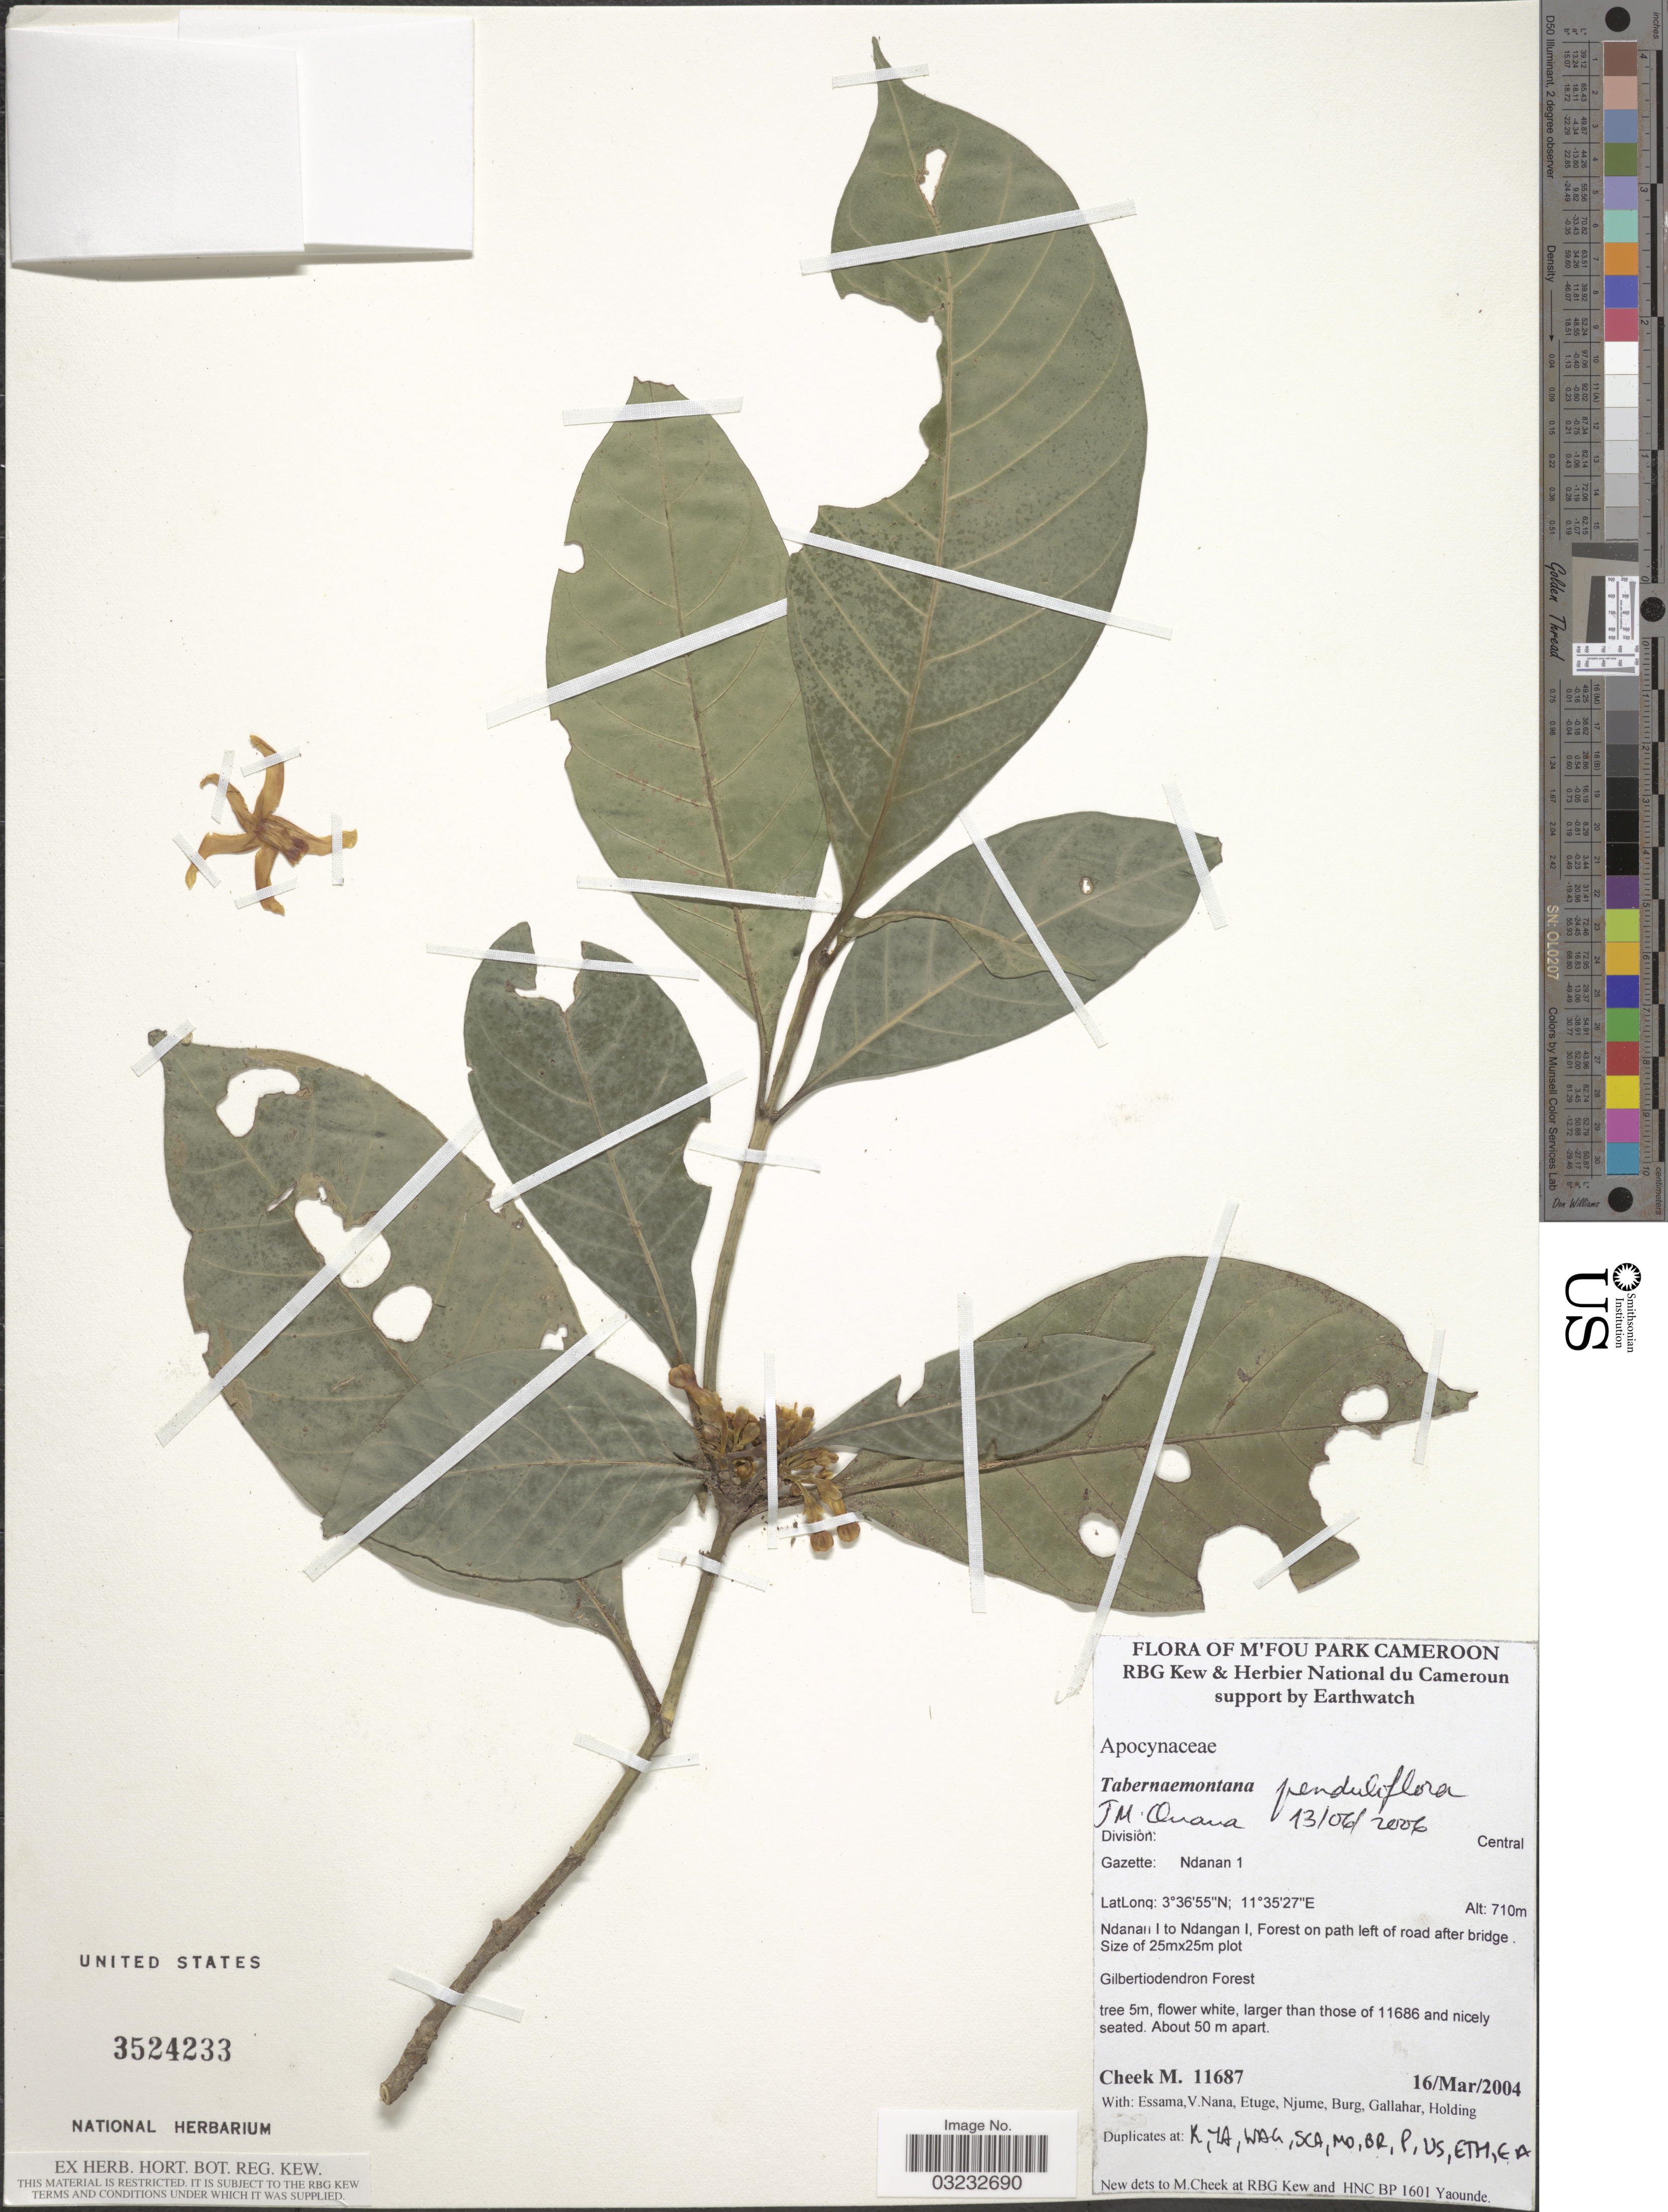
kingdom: Plantae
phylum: Tracheophyta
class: Magnoliopsida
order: Gentianales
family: Apocynaceae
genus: Tabernaemontana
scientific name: Tabernaemontana penduliflora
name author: K. Schum.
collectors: M. Cheek, Essama, V. Nana, Etuge & et al.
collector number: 11687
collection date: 2004-03-16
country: Cameroon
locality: Division: Central. Gazette: Ndanan 1. Ndanan I to Ndangan I, Forest on path left of road after bridge.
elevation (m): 710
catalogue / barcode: US 3524233